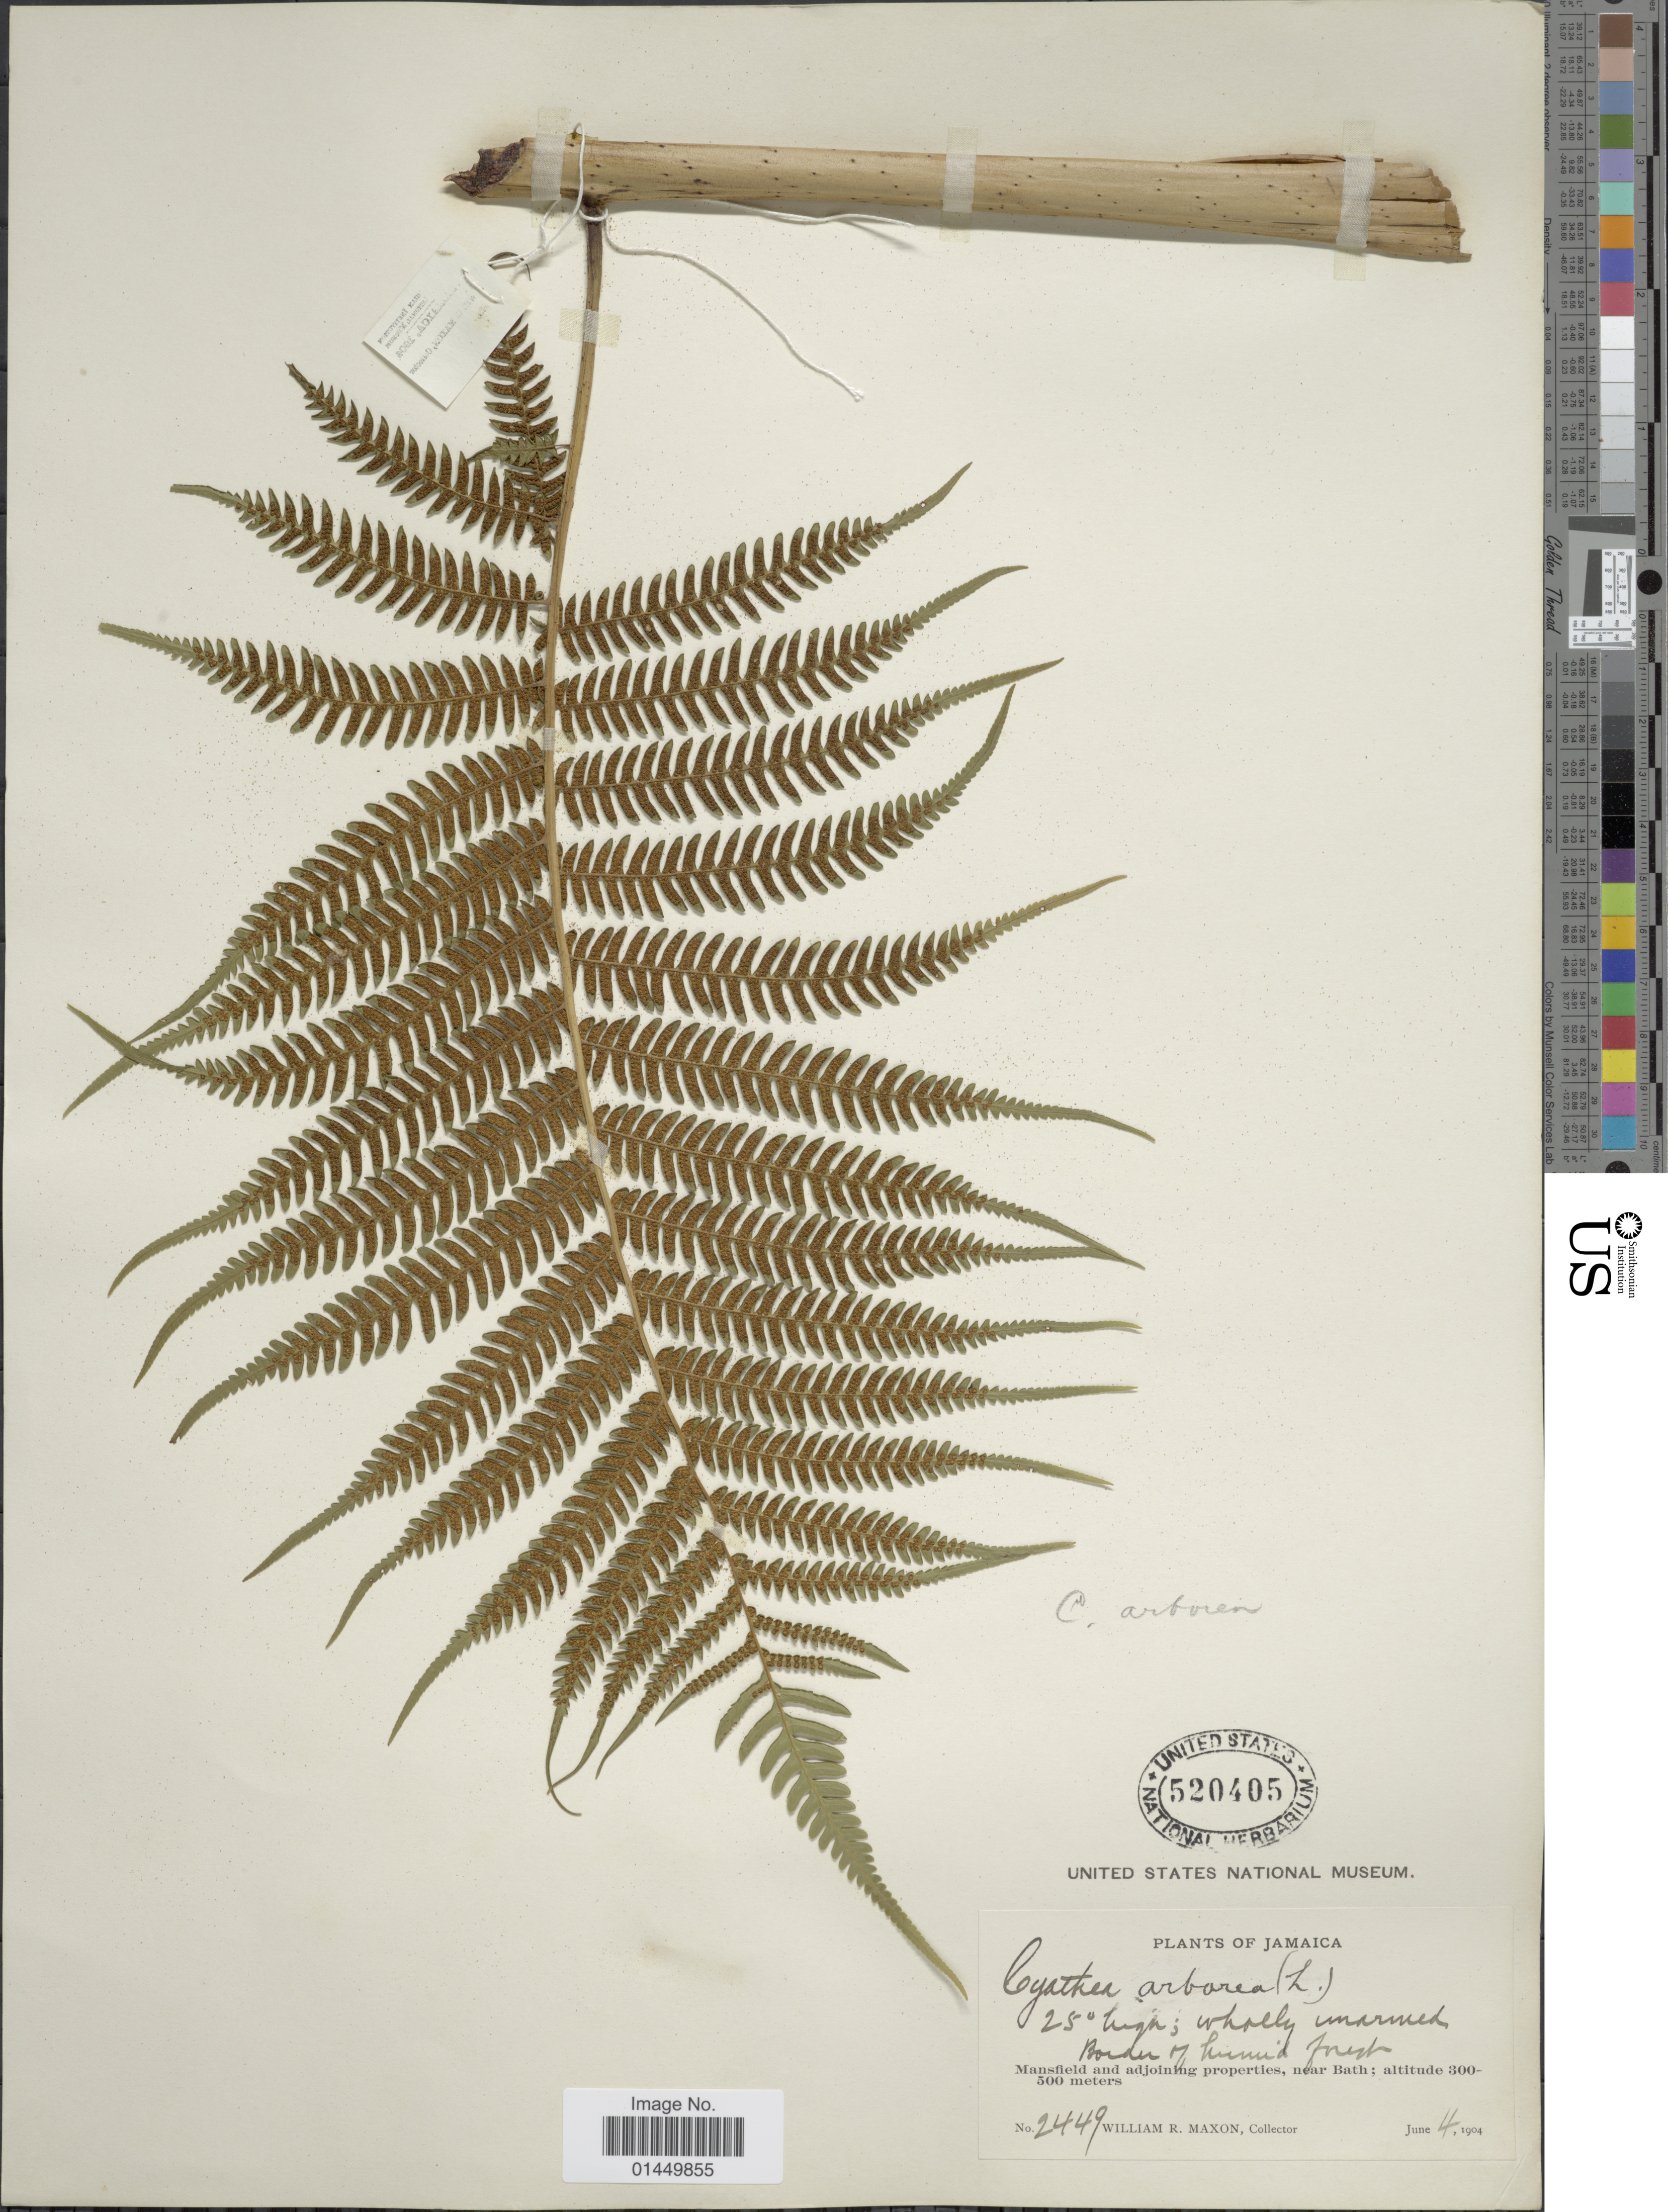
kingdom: Plantae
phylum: Tracheophyta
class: Polypodiopsida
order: Cyatheales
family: Cyatheaceae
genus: Cyathea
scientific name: Cyathea arborea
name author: (L.) Sm.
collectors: W. R. Maxon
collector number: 2449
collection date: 1904-06-04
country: Jamaica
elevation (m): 300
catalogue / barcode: US 520405